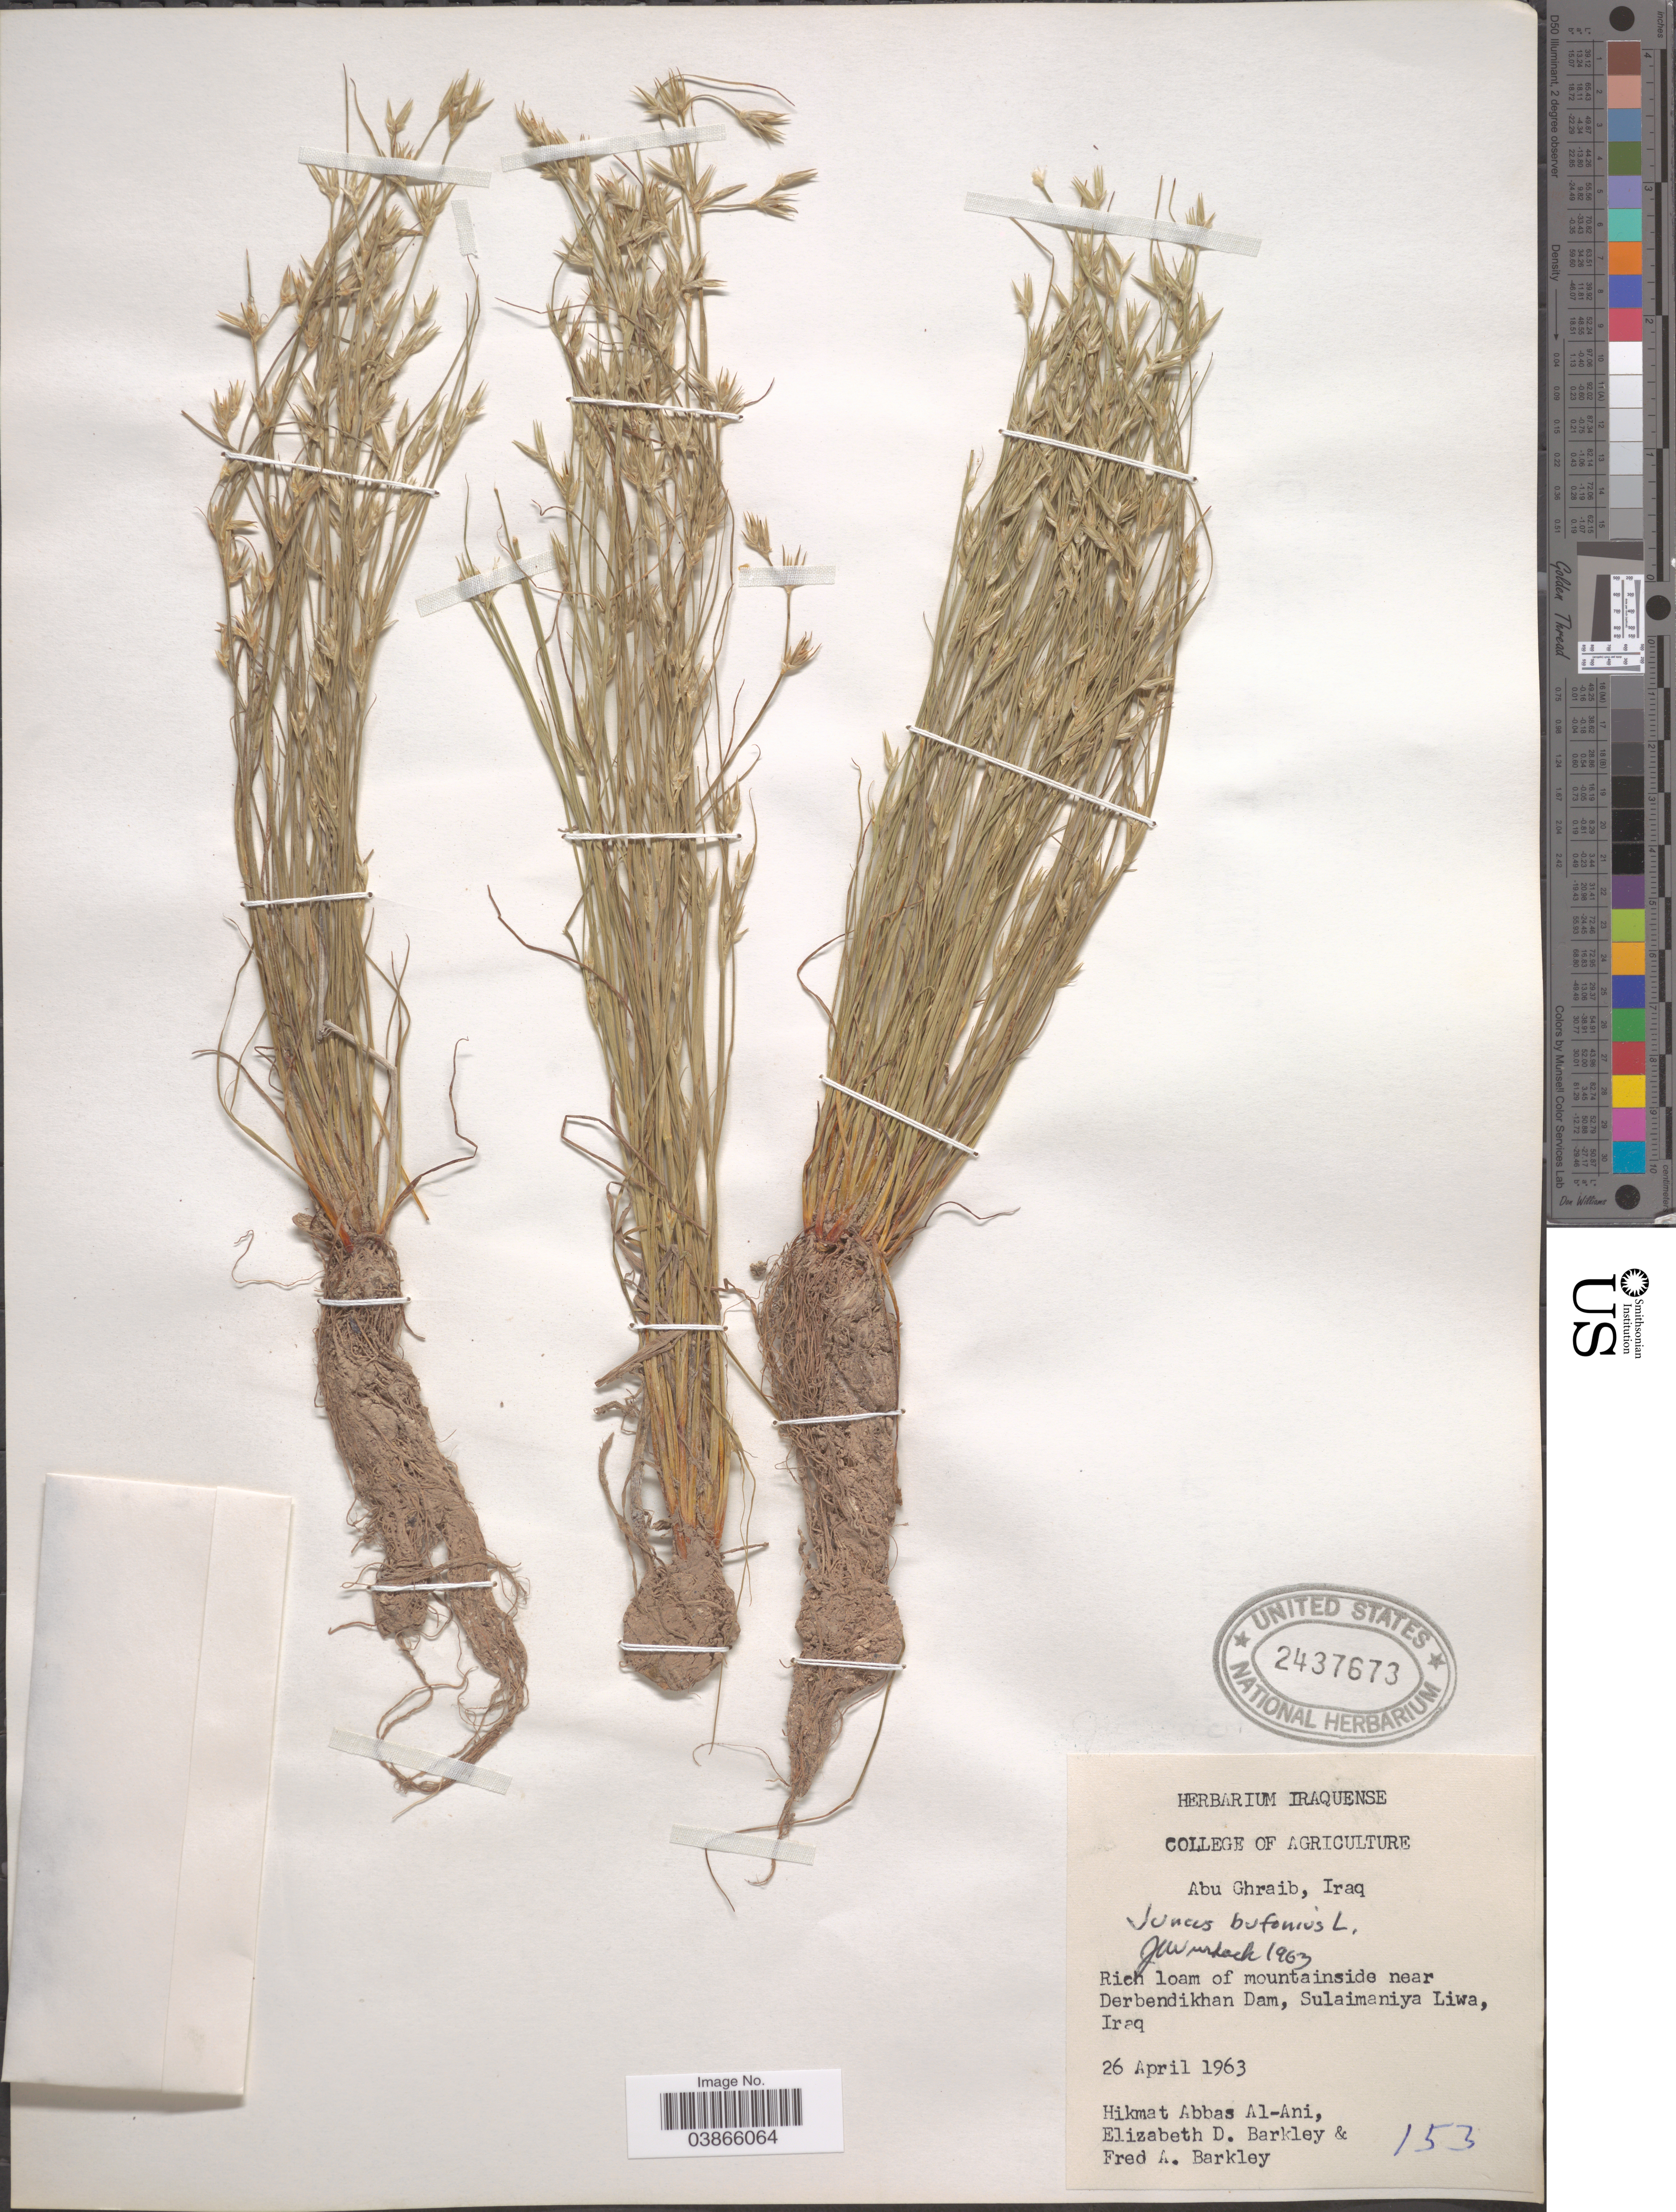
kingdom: Plantae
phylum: Tracheophyta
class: Liliopsida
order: Poales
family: Juncaceae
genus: Juncus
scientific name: Juncus bufonius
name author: L.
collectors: H. Al-Ani, E. D.Barkley & F. A. Barkley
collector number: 153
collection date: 1963-04-26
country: Iraq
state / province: As Sulaymānīyah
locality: Abu Ghraib, near Derbendikhan Dam, Sulaimaniya Liwa.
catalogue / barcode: US 2437673